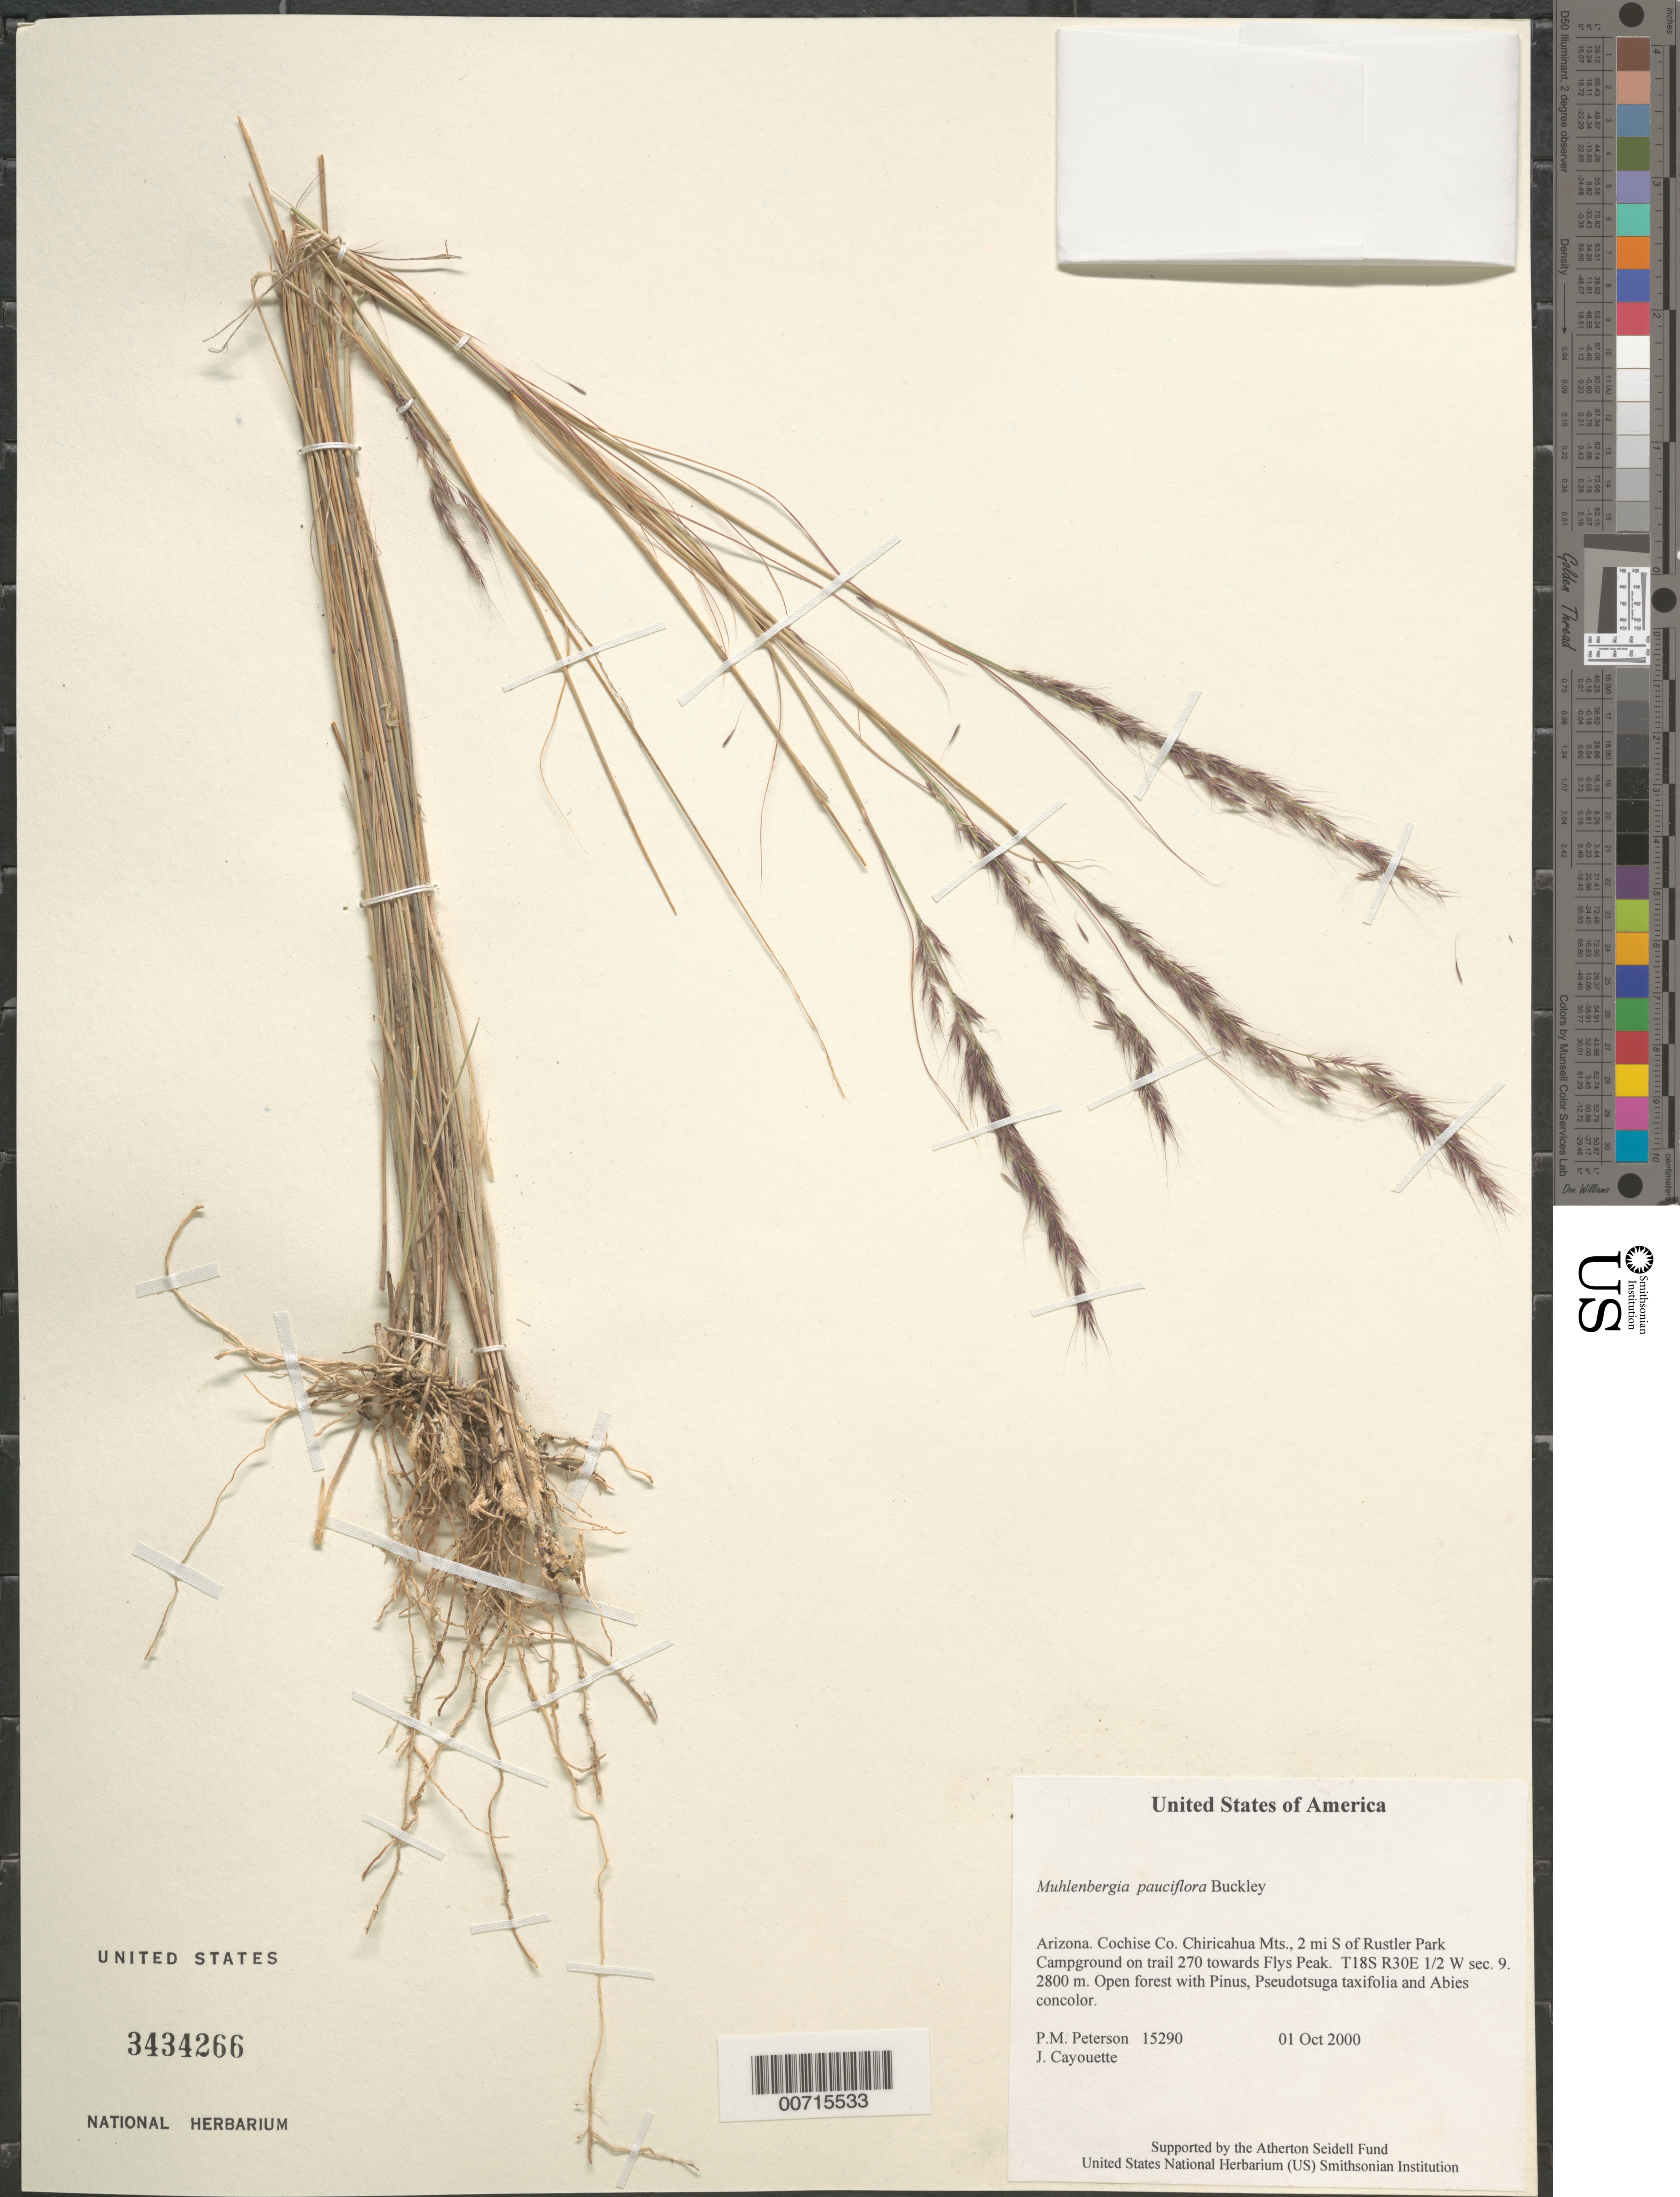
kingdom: Plantae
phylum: Tracheophyta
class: Liliopsida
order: Poales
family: Poaceae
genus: Muhlenbergia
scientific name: Muhlenbergia pauciflora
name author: Buckley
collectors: P. M. Peterson & J. Cayouette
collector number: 15290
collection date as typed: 01 Oct 2000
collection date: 2000-10-01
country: United States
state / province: Arizona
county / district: Cochise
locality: Chiricahua Mts., 2 mi S of Rustler Park Campground on trail 270 towards Flys Peak. T18S R30E 1/2 W sec. 9.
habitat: Open forest with Pinus, Pseudotsuga taxifolia and Abies concolor.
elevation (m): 2800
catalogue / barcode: US 3434266